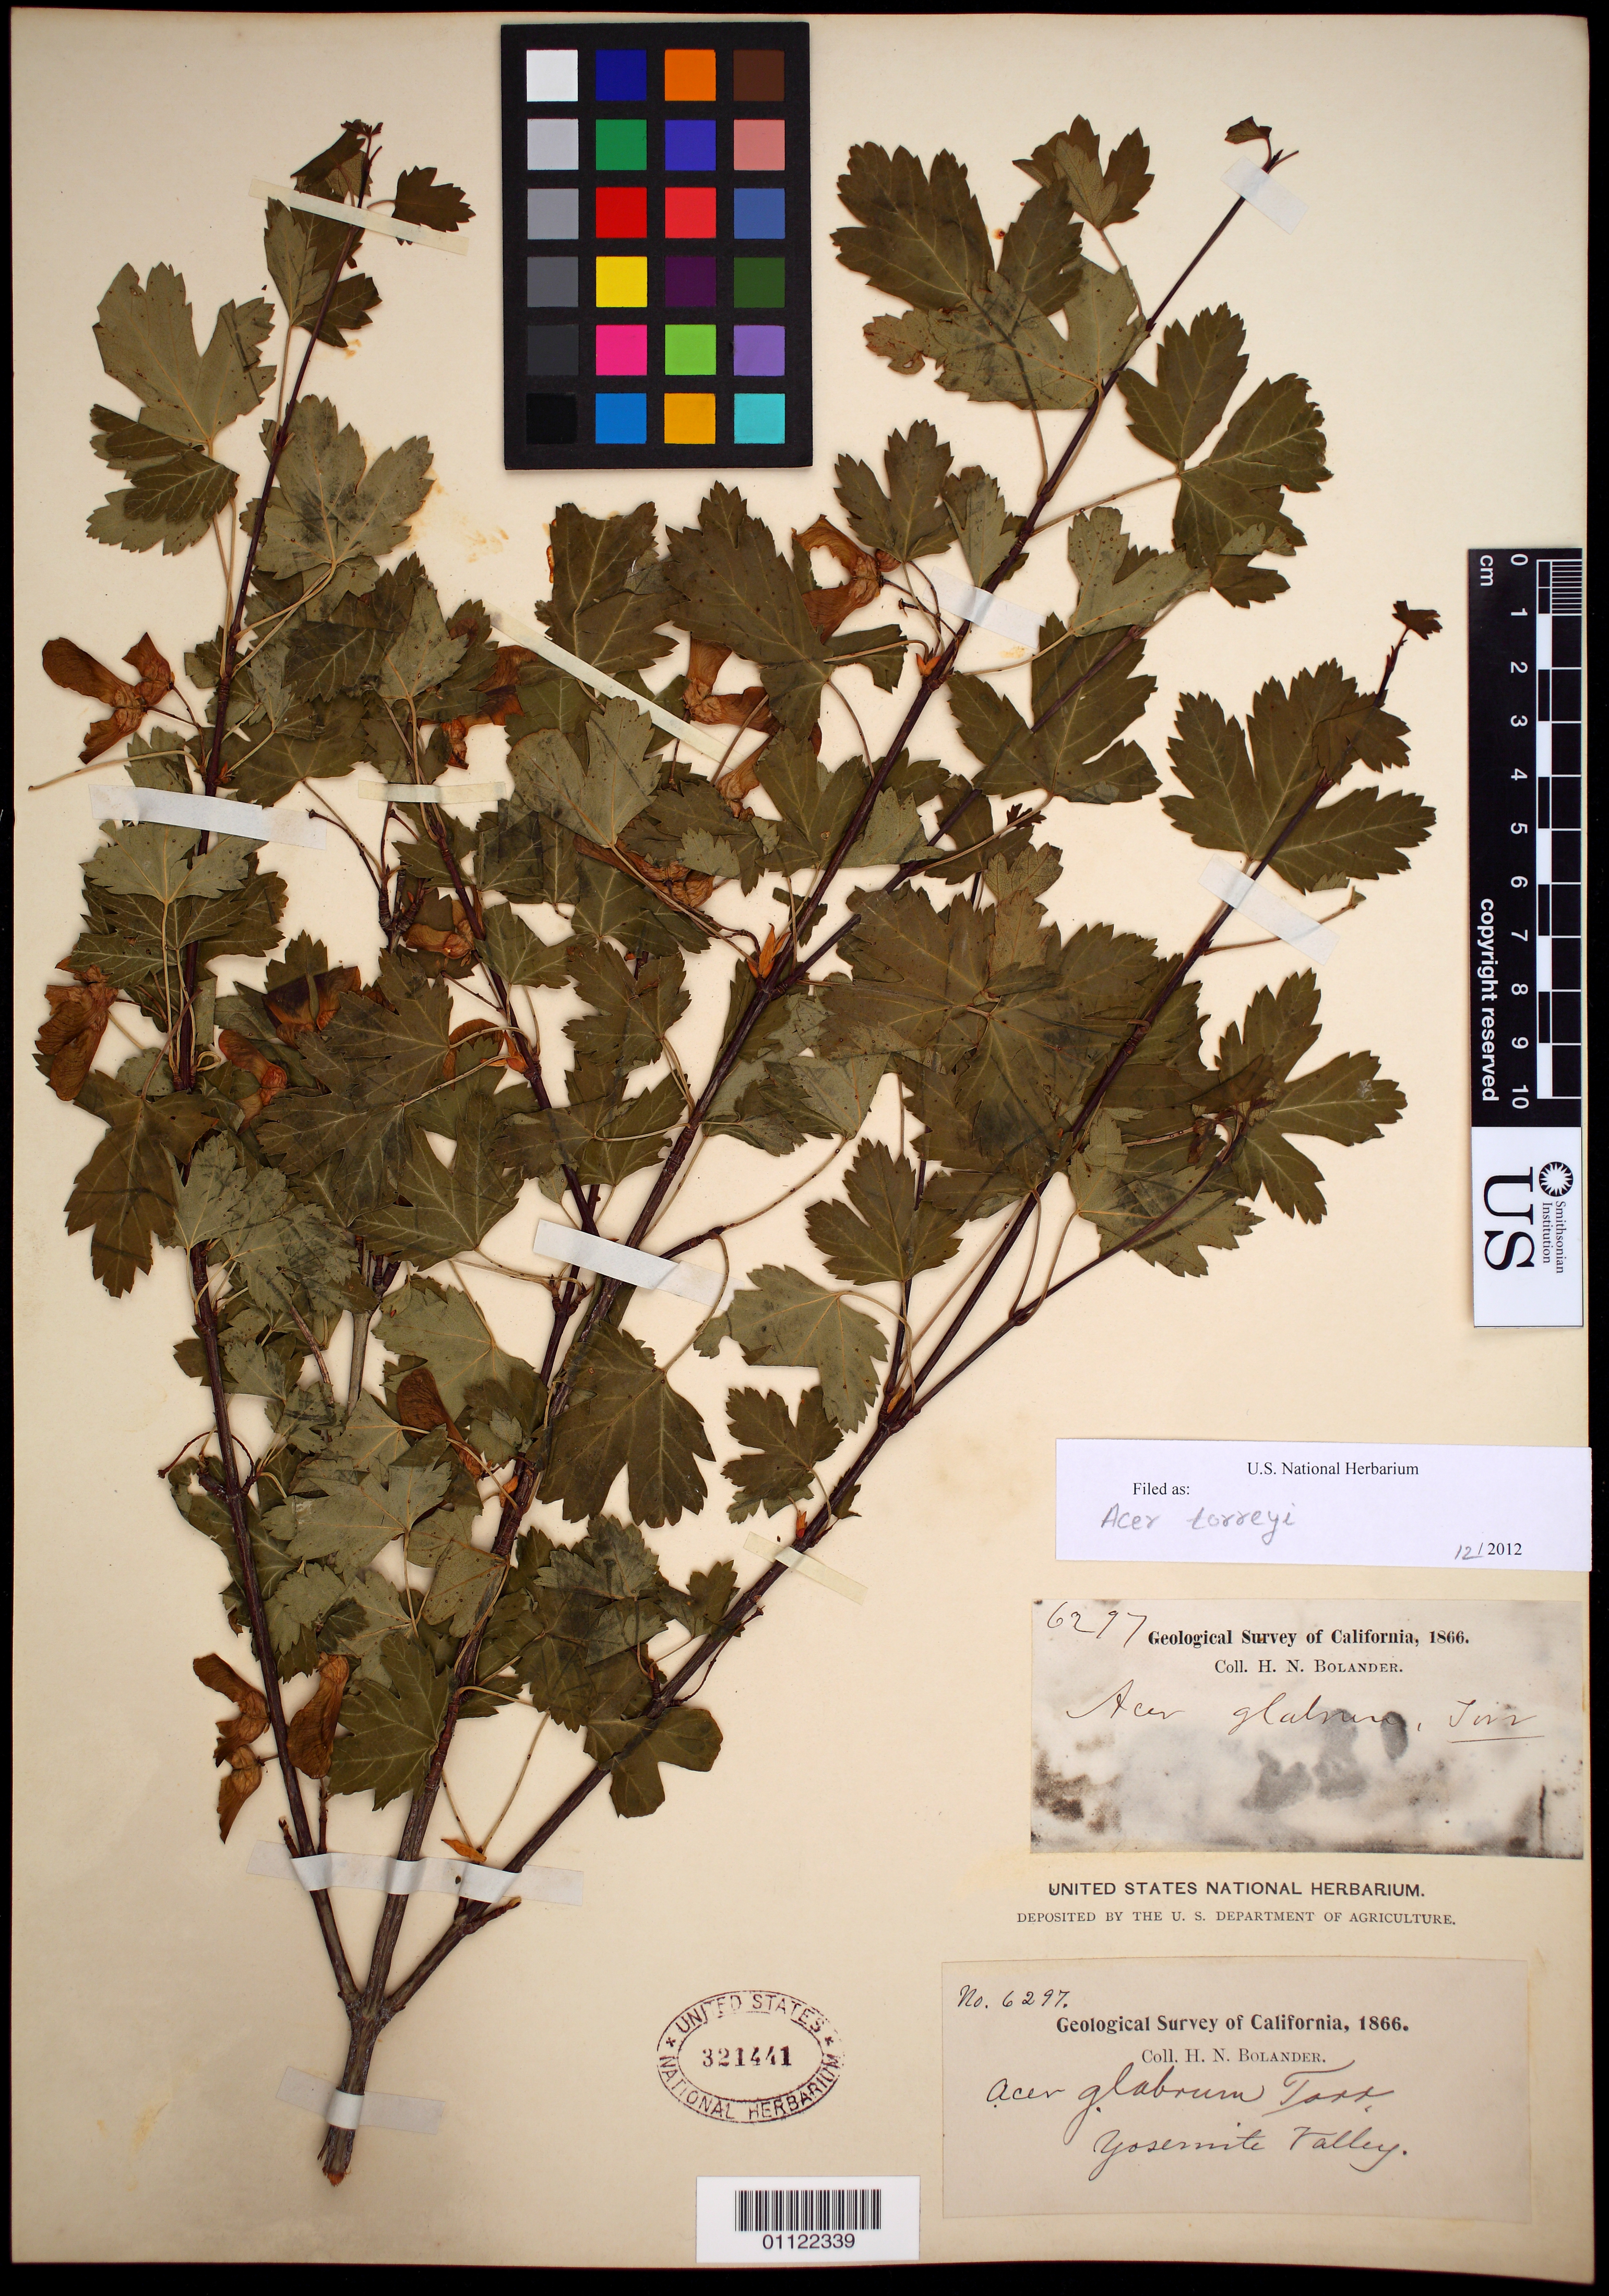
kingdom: Plantae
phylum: Tracheophyta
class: Magnoliopsida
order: Sapindales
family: Sapindaceae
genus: Acer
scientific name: Acer torreyi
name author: Greene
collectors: H. Bolander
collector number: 6297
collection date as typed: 1866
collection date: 1866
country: United States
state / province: California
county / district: Mariposa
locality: Yosemite valley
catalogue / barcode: US 321441